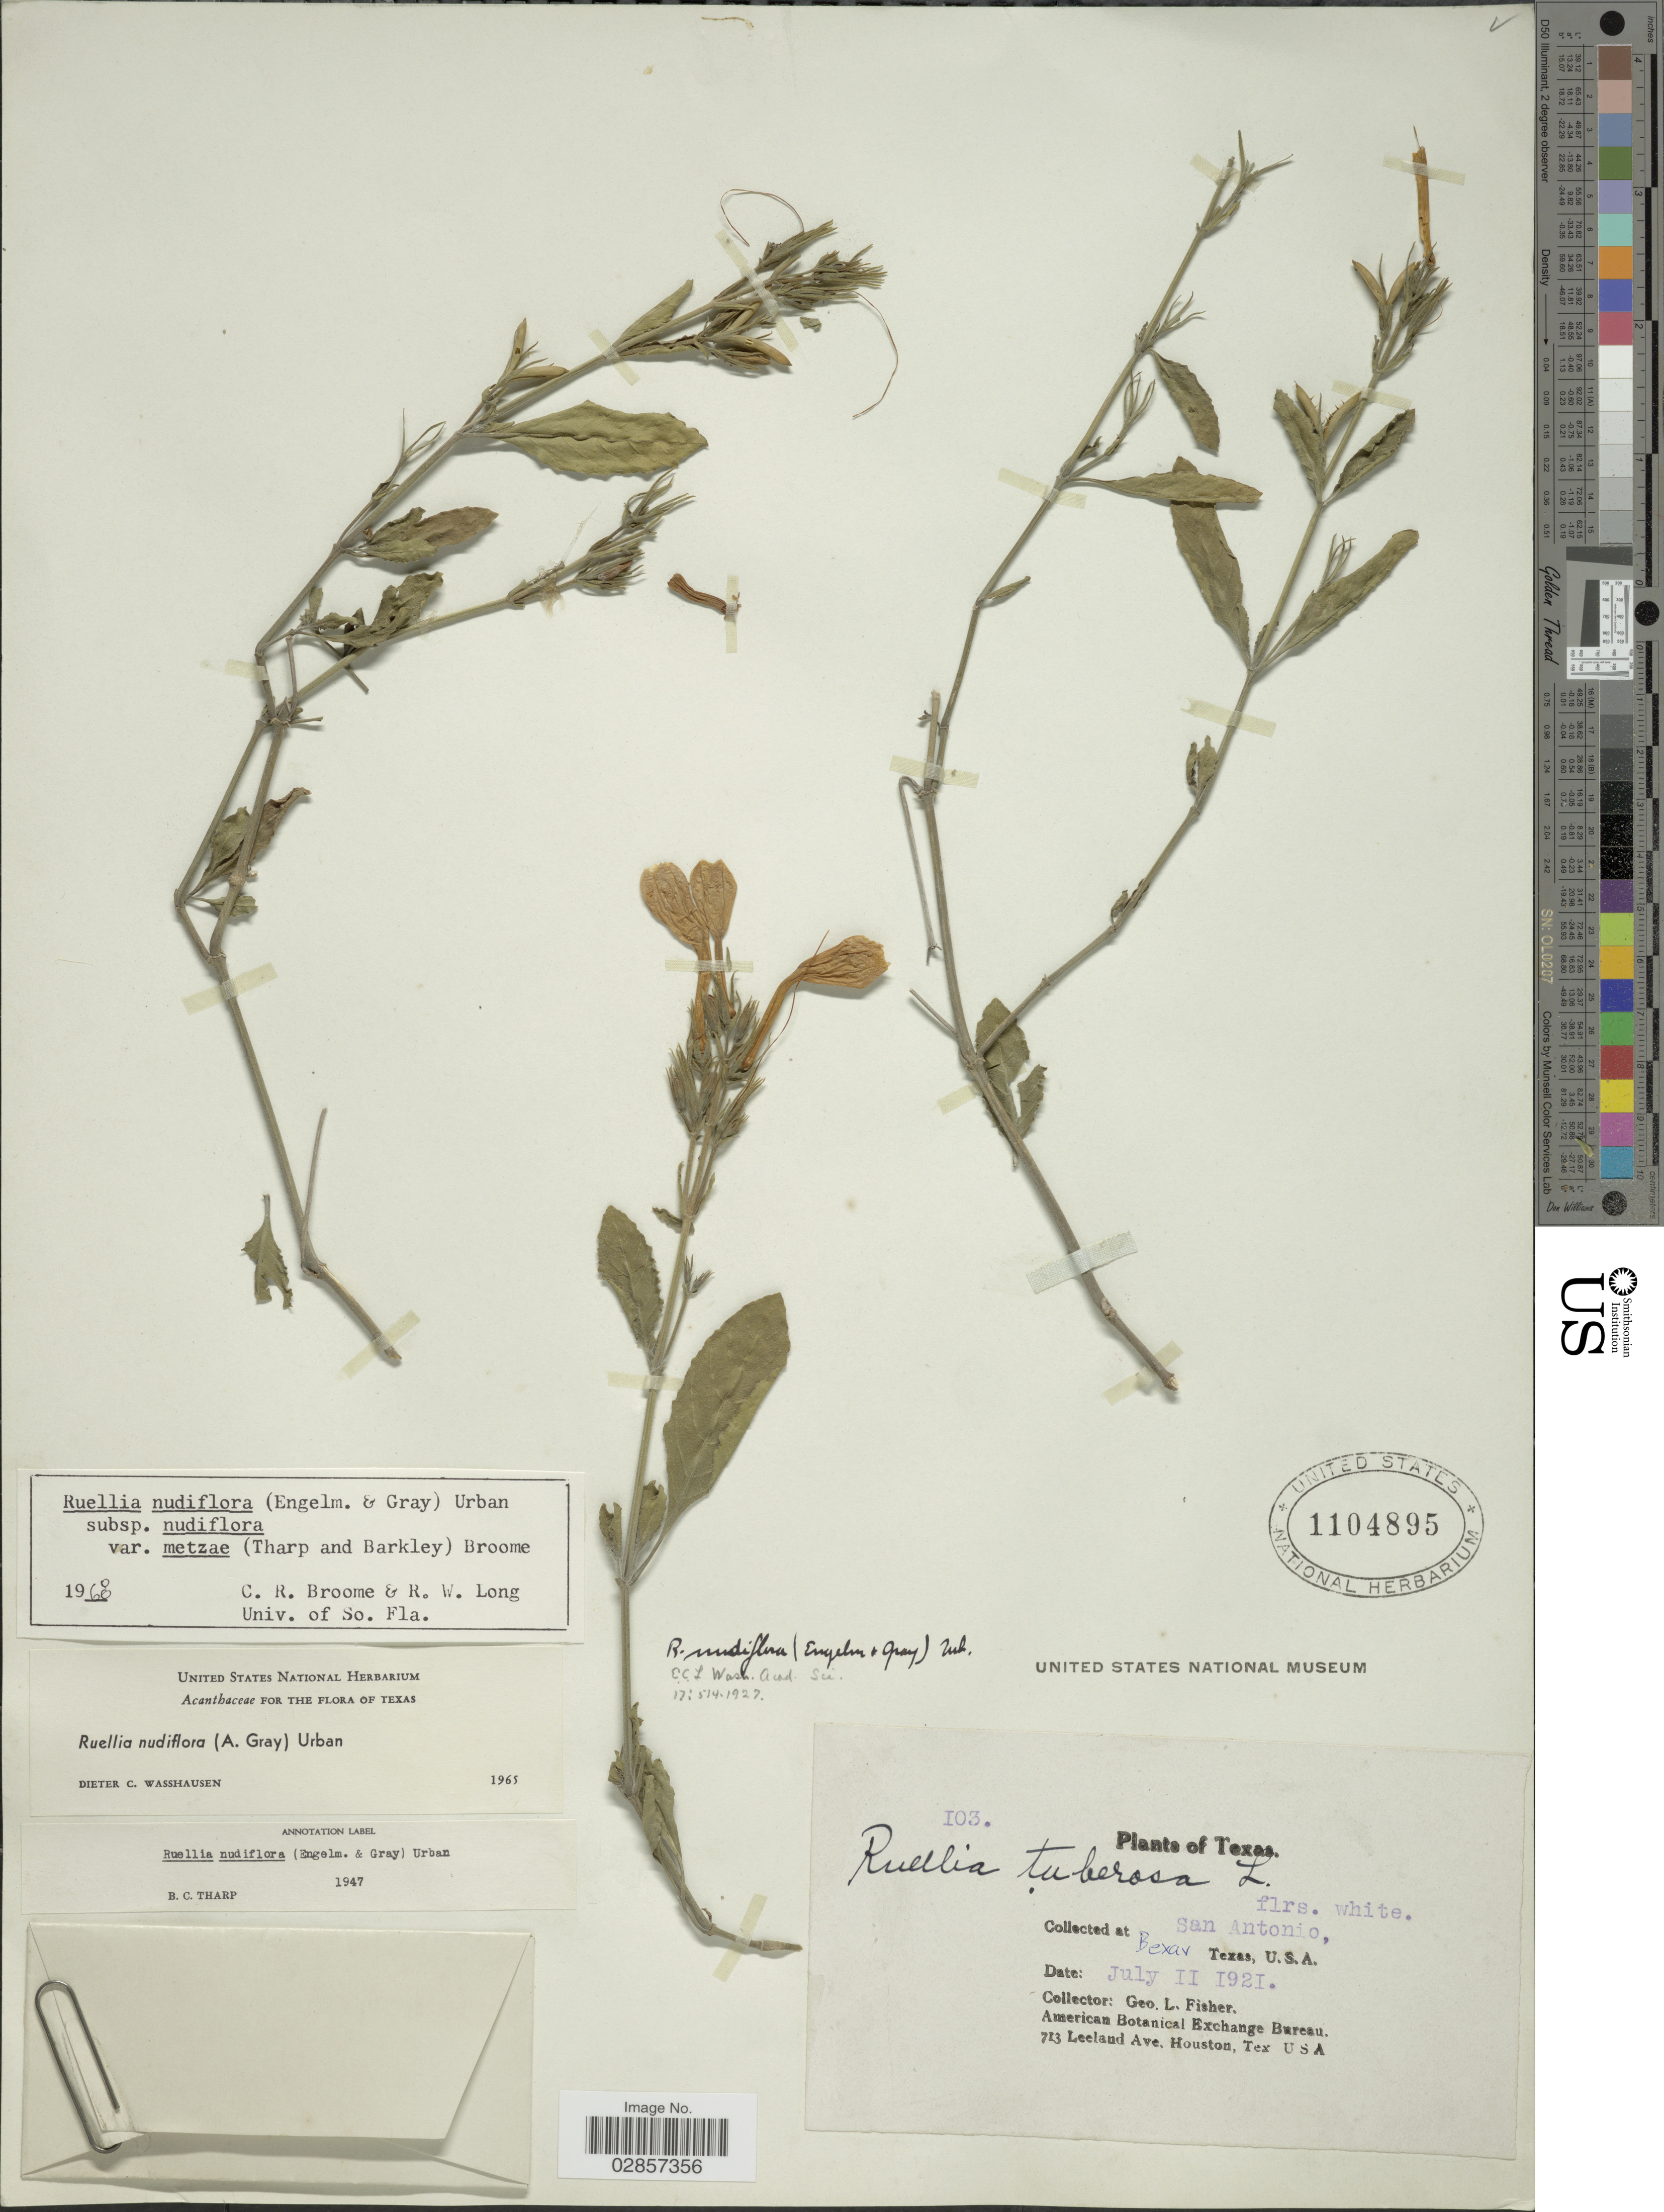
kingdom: Plantae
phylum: Tracheophyta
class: Magnoliopsida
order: Lamiales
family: Acanthaceae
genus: Ruellia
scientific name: Ruellia metziae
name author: Tharp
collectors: G. L. Fisher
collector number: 103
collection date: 1921-07-11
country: United States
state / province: Texas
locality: San Antonio, Bexar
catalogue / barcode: US 1104895